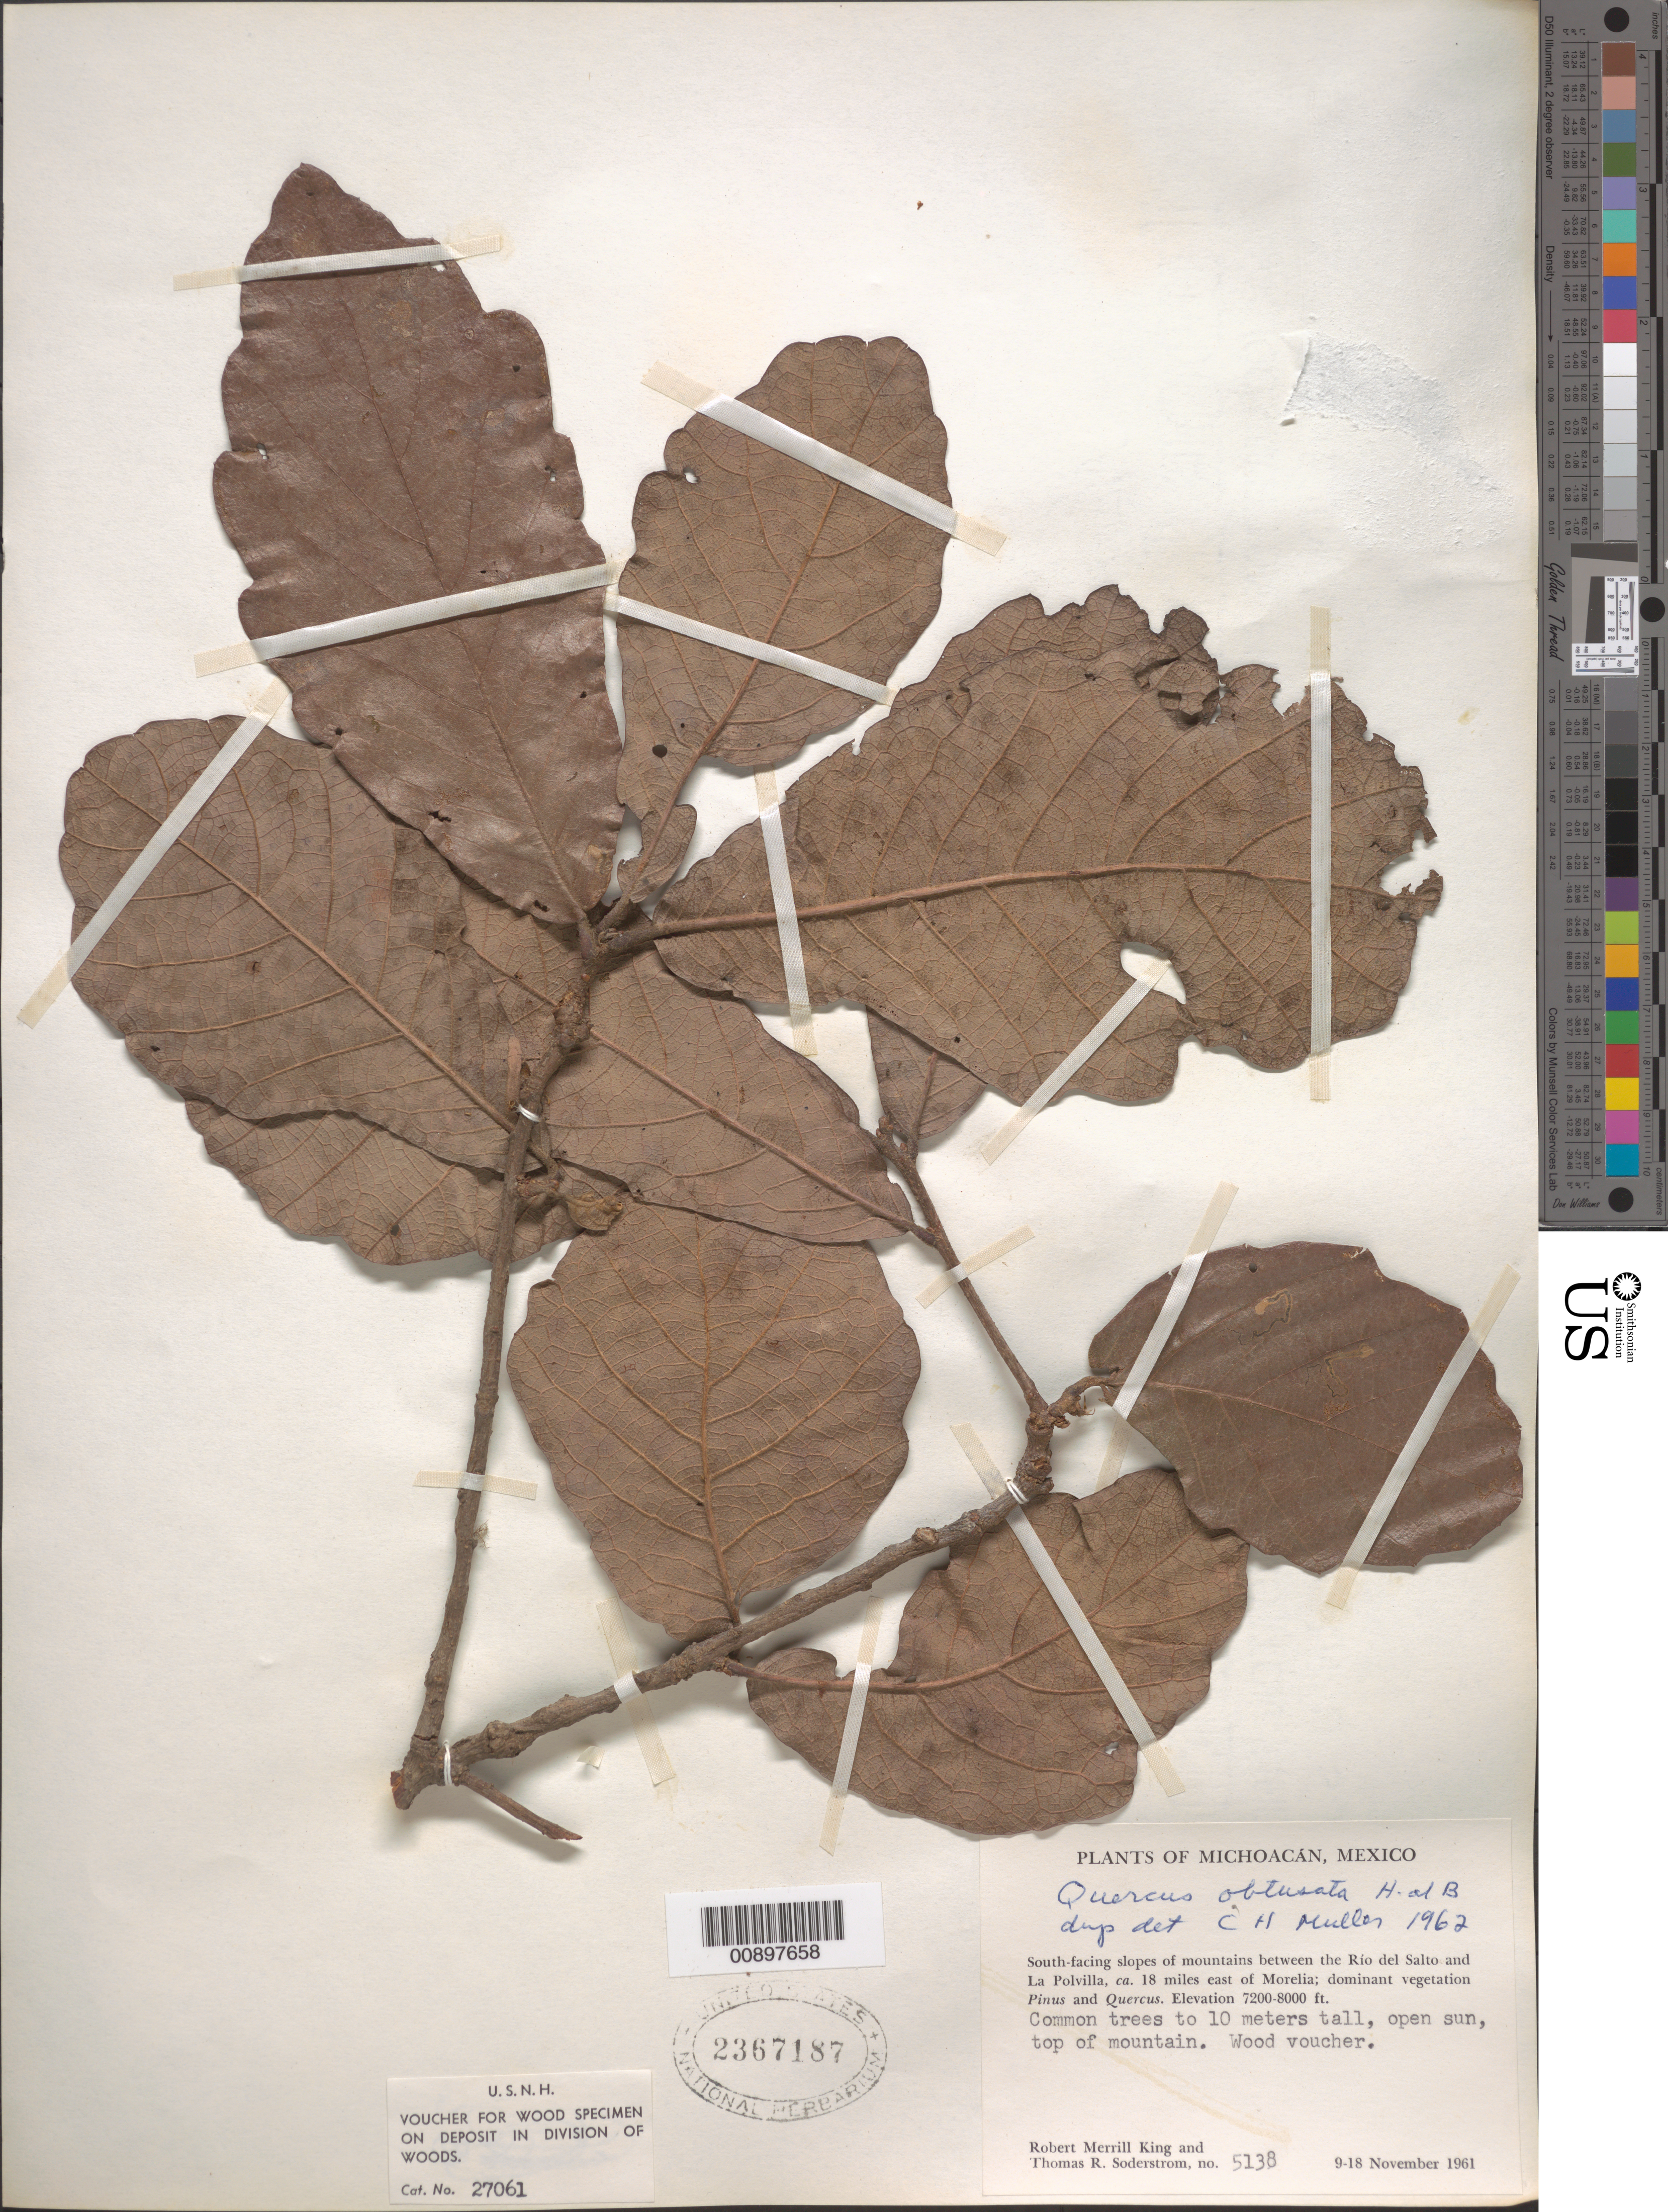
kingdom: Plantae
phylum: Tracheophyta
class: Magnoliopsida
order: Fagales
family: Fagaceae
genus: Quercus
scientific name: Quercus obtusata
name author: Humb. & Bonpl.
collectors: R. M. King & T. R. Soderstrom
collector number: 5138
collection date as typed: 09 Nov 1961 to 18 Nov 1961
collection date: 1961-11-09/1961-11-18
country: Mexico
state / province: Michoacán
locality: South-facing slopes of mountains between the Río del Salto and La Polvilla, ca. 18 miles east of Morelia.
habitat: Open sun, top of mountain. Dominant vegetation Pinus and Quercus.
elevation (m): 2195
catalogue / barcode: US 2367187